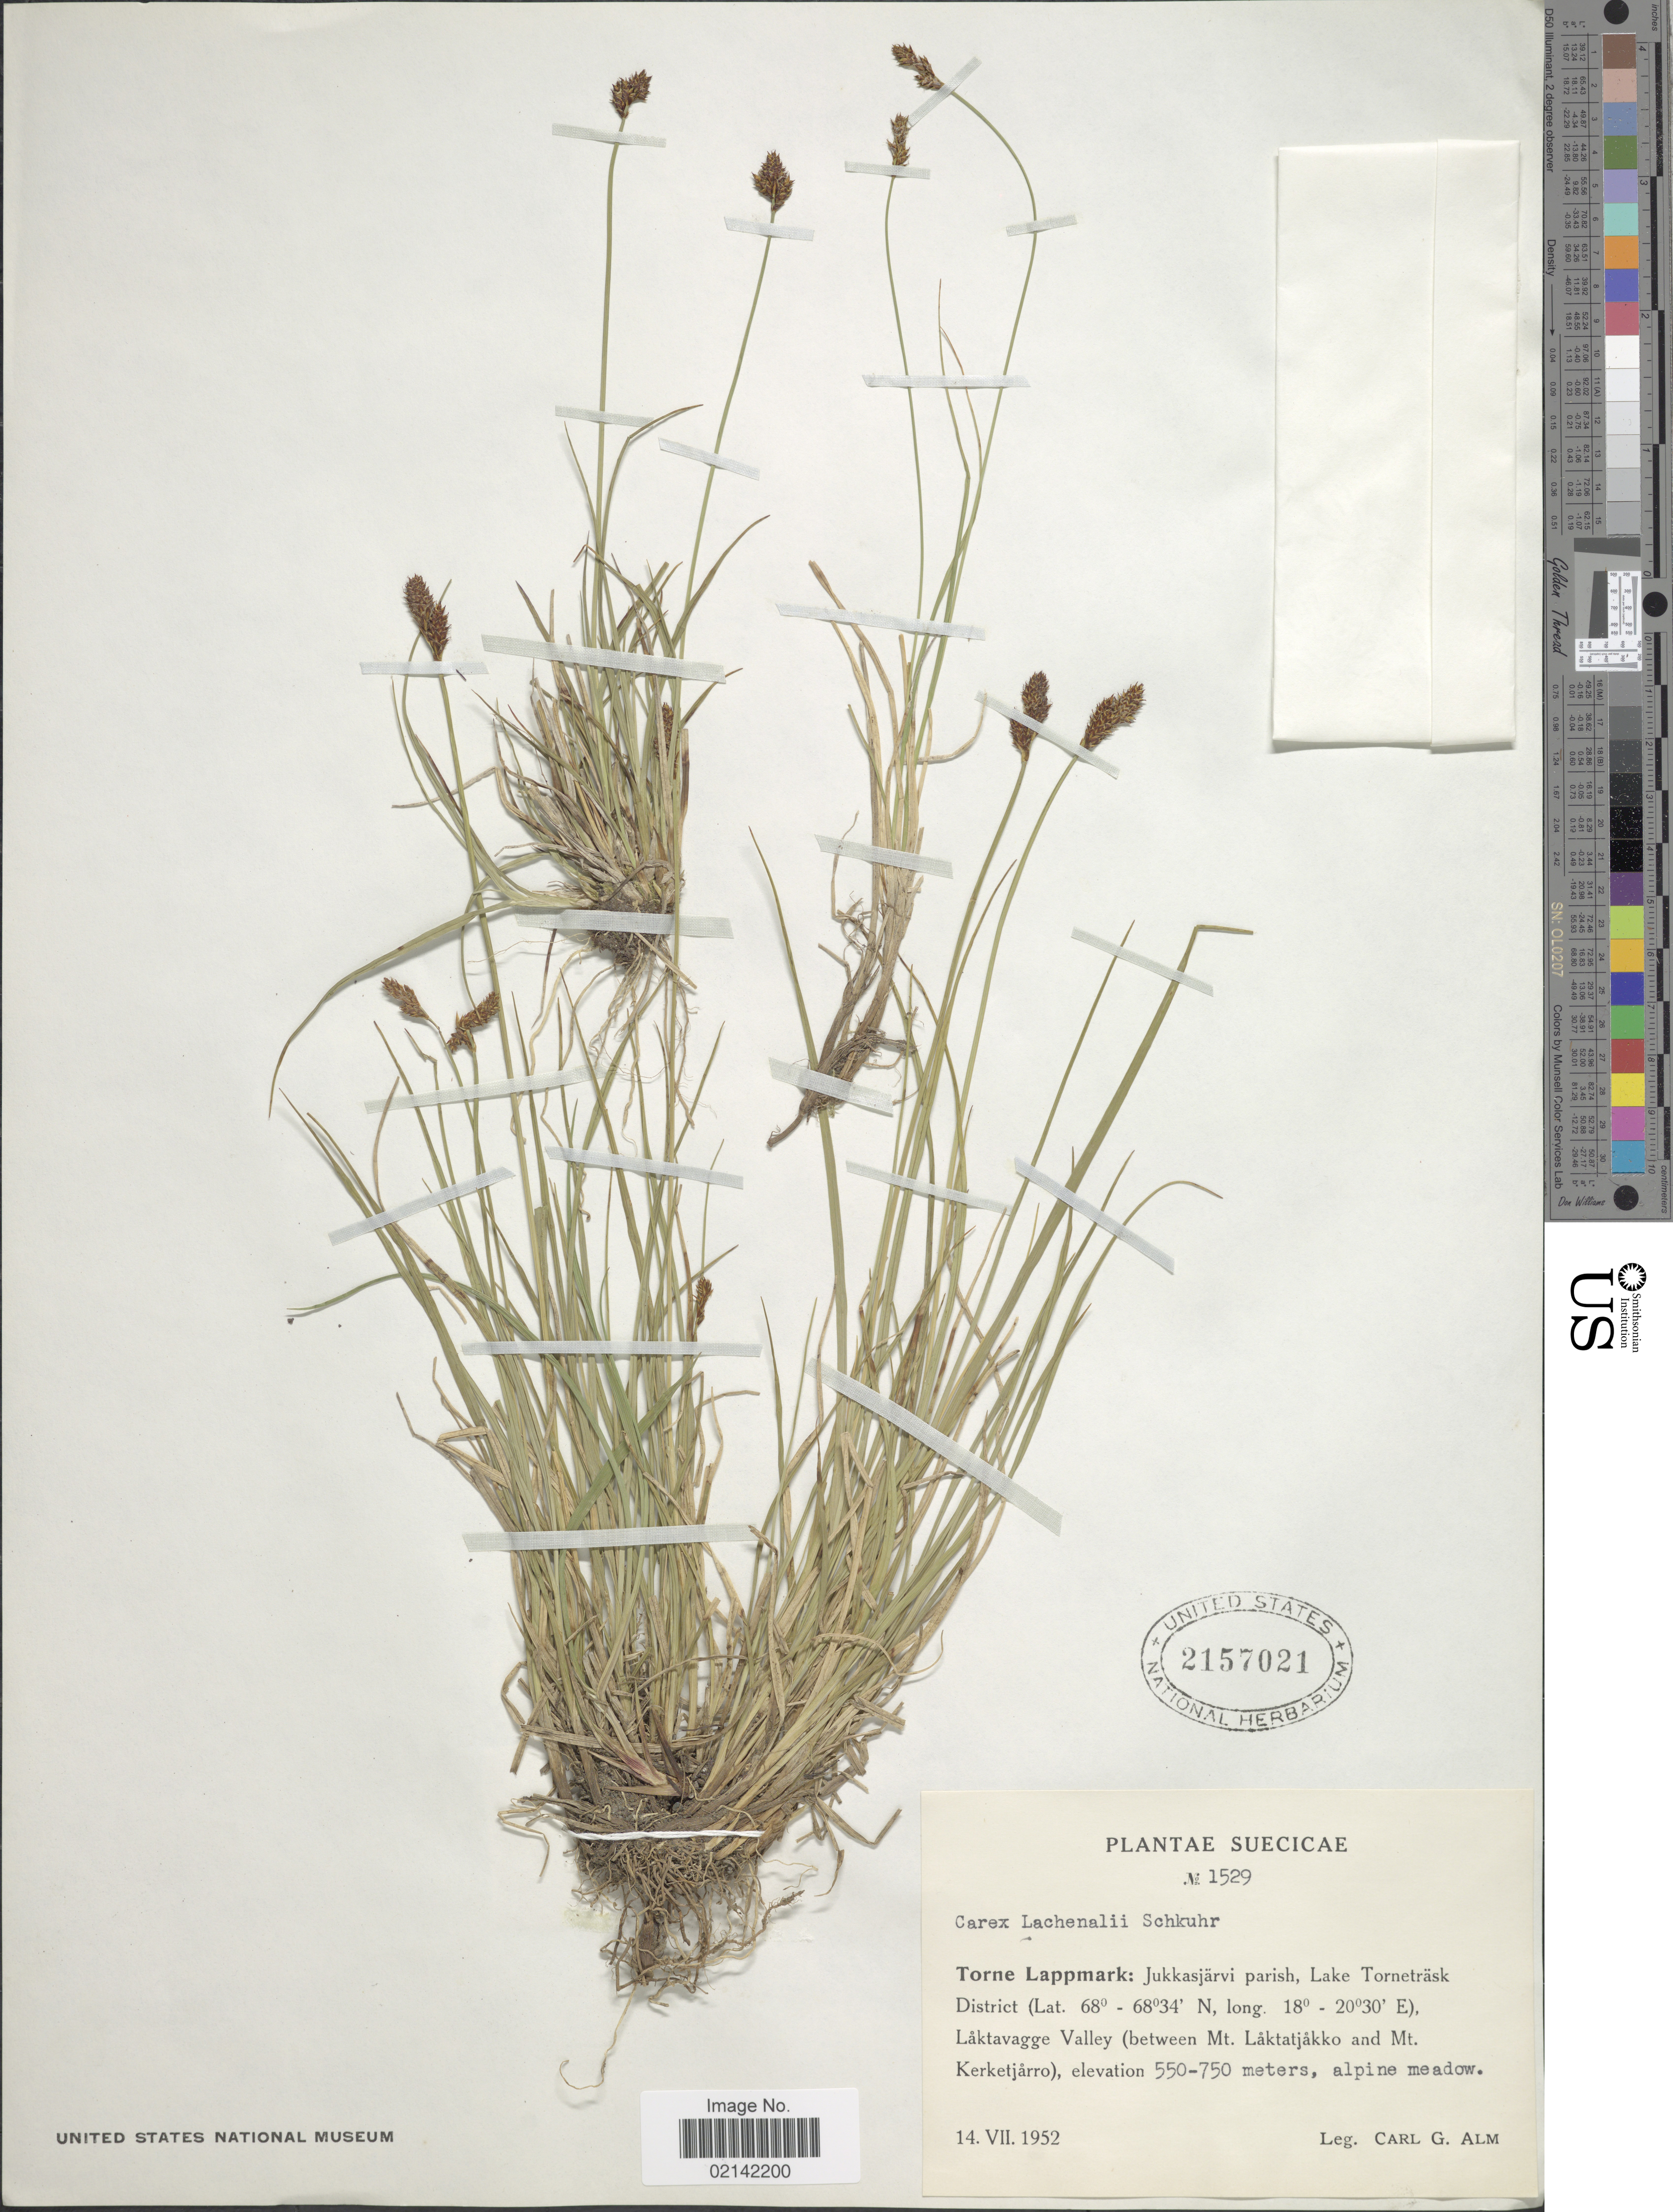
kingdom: Plantae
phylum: Tracheophyta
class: Liliopsida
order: Poales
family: Cyperaceae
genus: Carex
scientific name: Carex lachenalii subsp. lachenalii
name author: Schkuhr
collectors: C. G. Alm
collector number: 1529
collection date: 1952-07-14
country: Sweden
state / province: Norrbotten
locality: Torne Lappmark: Jukkasjärvi parish, Lake Torneträsk District, Låktavagge Valley (between Mt. Låktatjåkko and Mt. Kerketjårro)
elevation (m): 550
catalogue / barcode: US 2157021